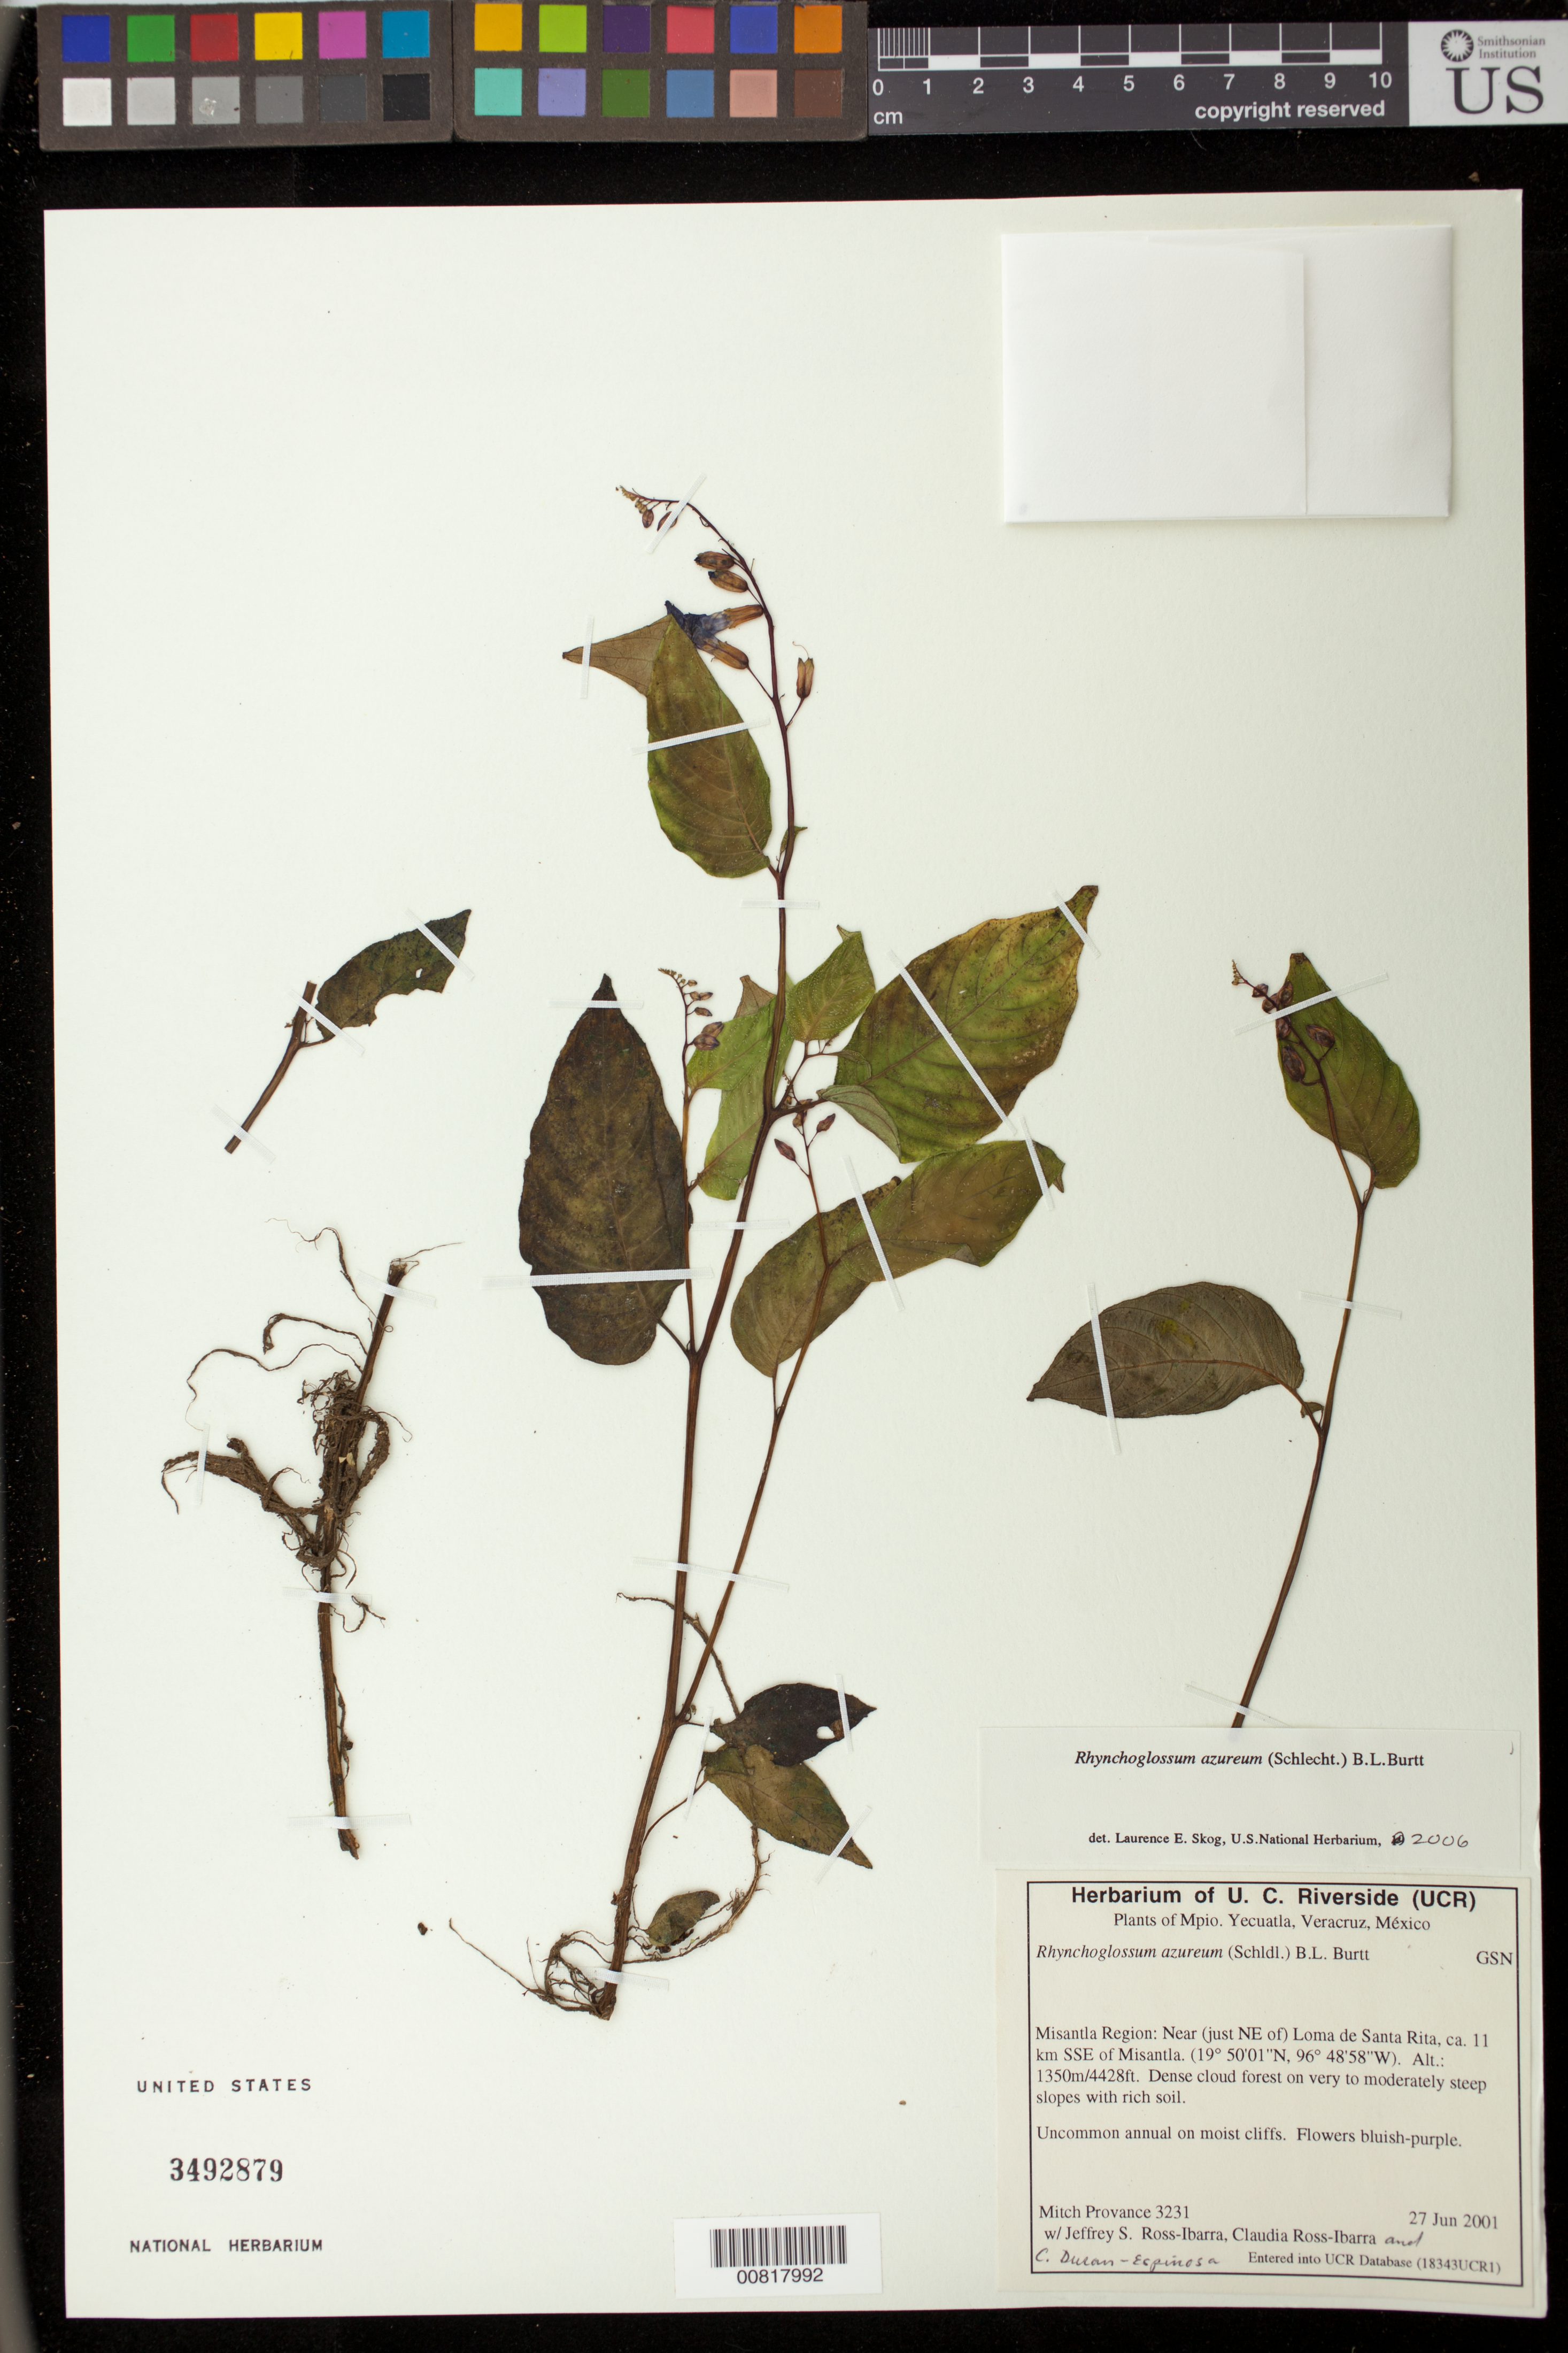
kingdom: Plantae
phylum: Tracheophyta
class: Magnoliopsida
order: Lamiales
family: Gesneriaceae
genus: Rhynchoglossum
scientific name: Rhynchoglossum azureum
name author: (Schltdl.) B.L. Burtt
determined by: Skog, Laurence E.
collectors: M. Provance, J. Ross-Ibarra, C. Ross-Ibarra & C. Duran-Espinosa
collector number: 3231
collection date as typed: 27 Jun 2001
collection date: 2001-06-27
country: Mexico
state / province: Veracruz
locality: Mpio. Yecuatla, Misantla Region: near (just NE of) Loma de Santa Rita, ca. 11 km SSE of Misantla.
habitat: Dense cloud forest on very to moderately steep slopes with rich soil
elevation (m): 1350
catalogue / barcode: US 3492879